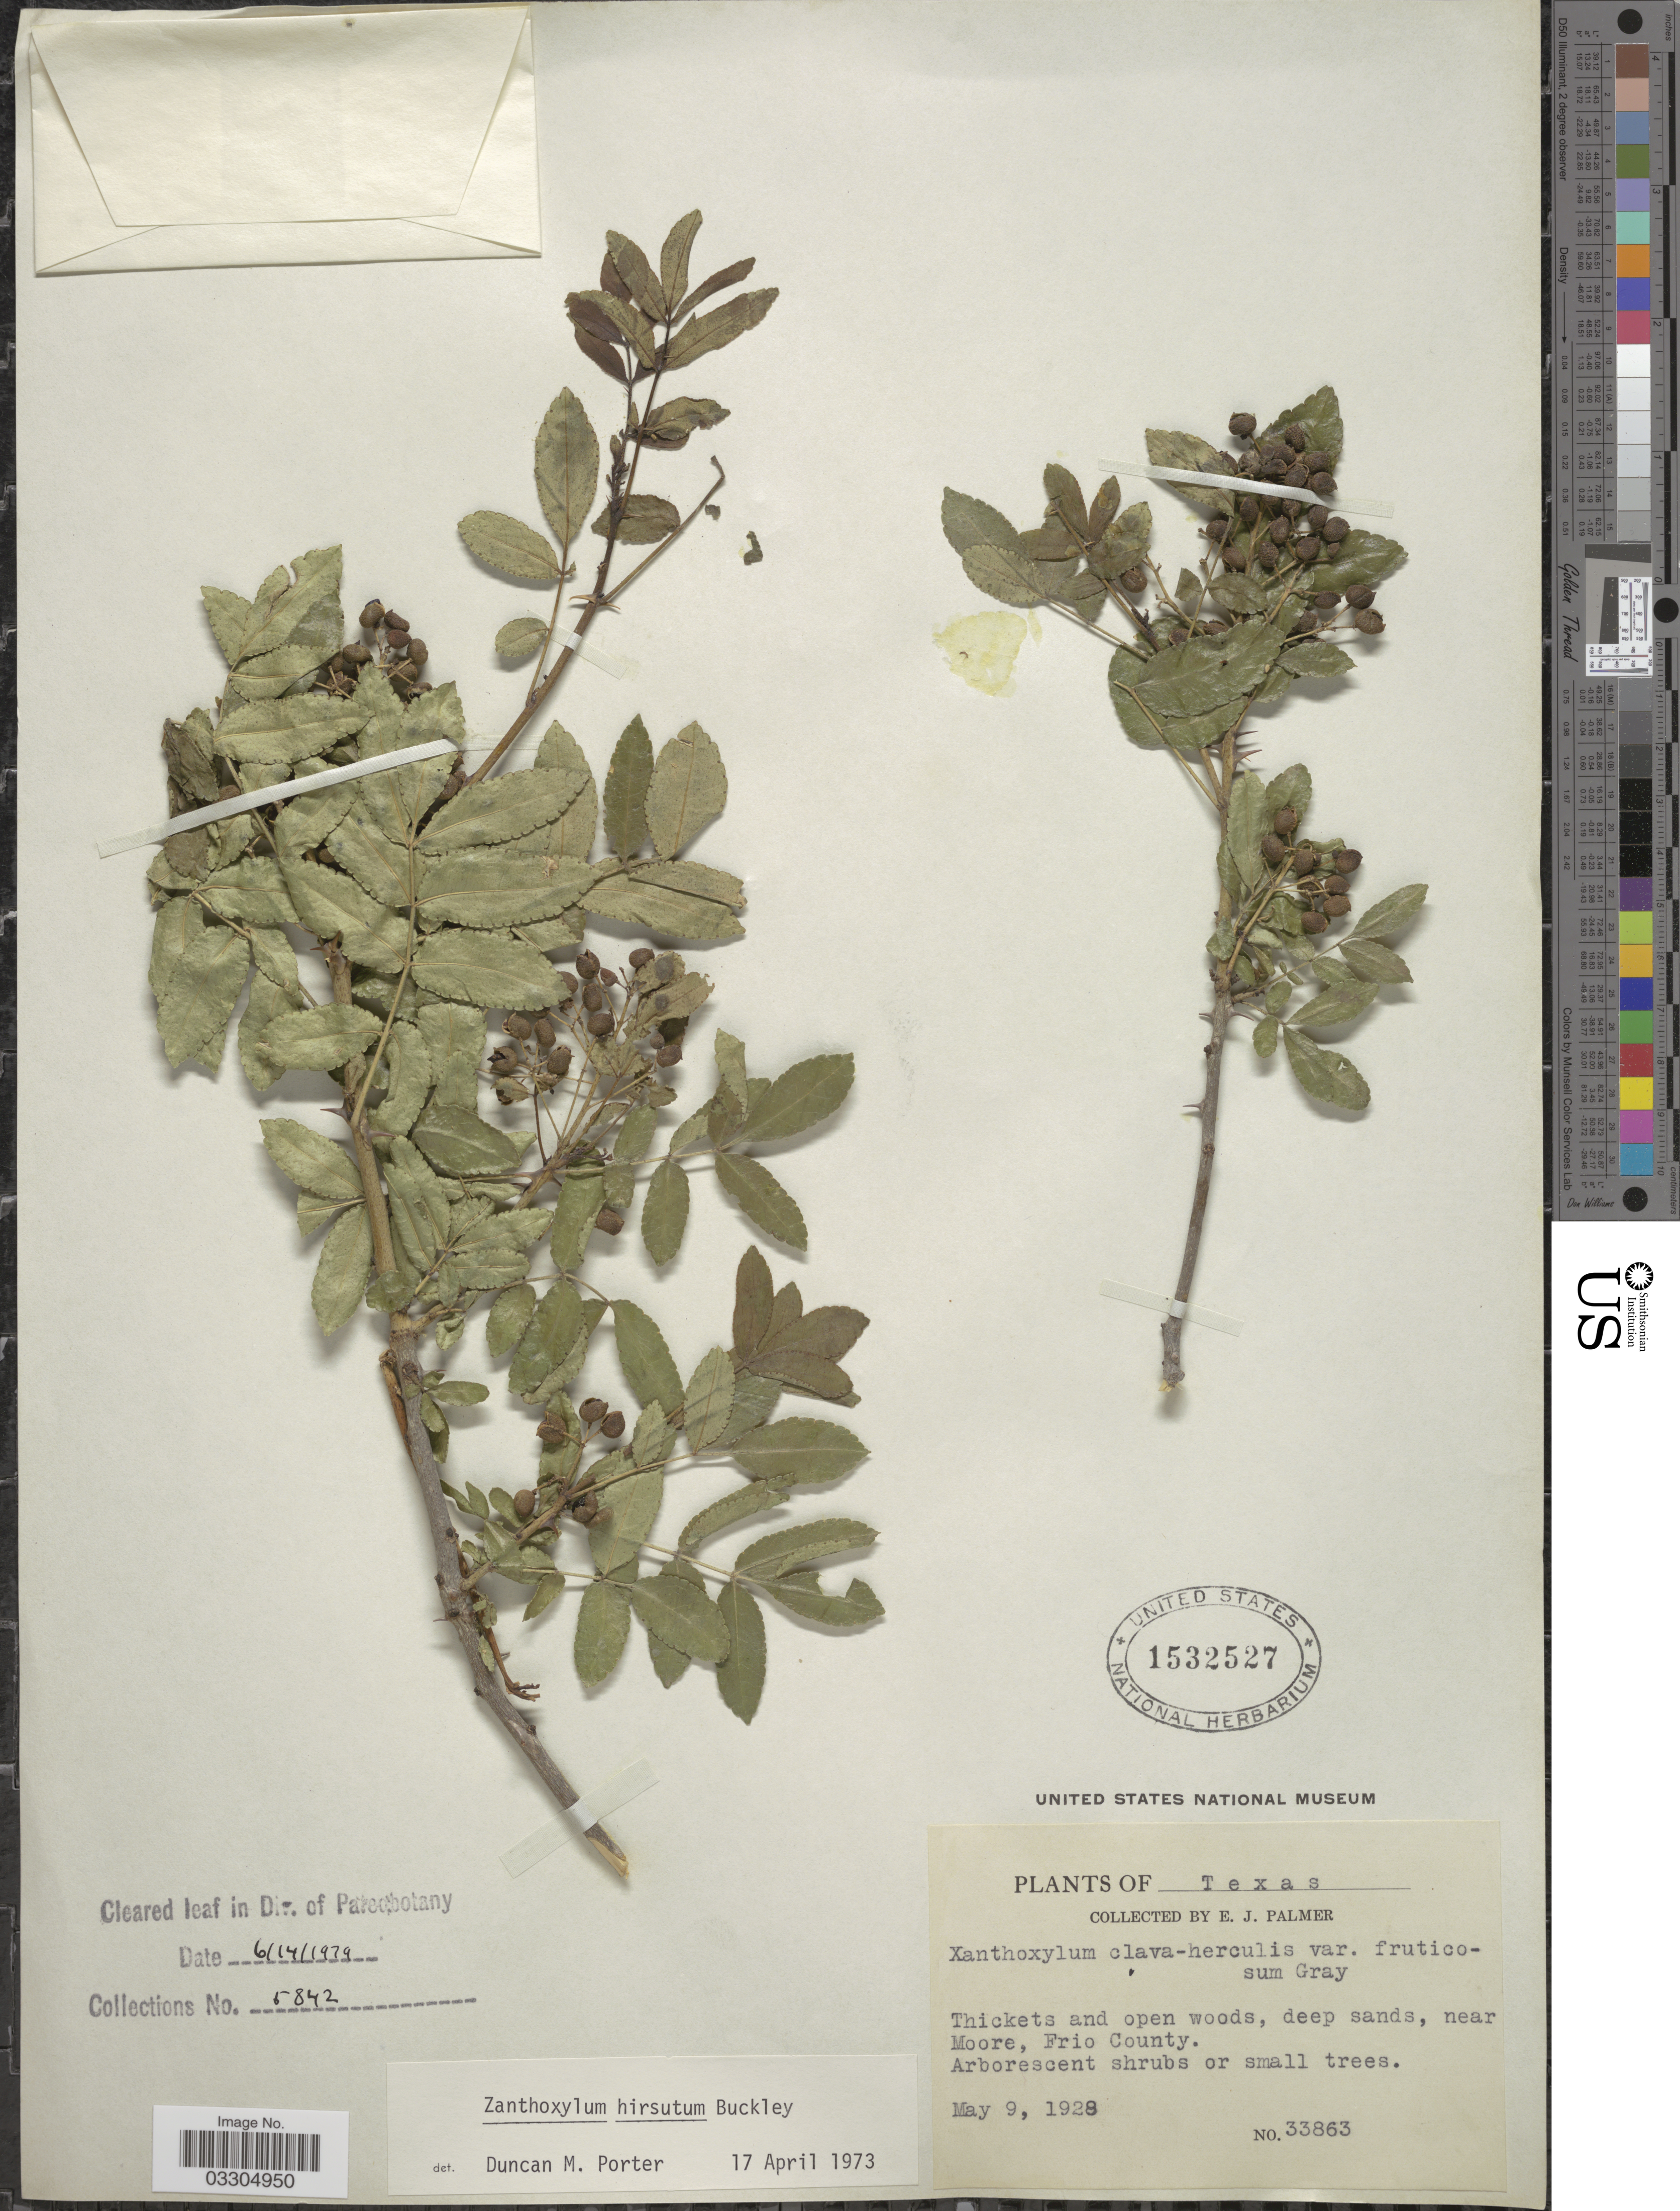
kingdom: Plantae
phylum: Tracheophyta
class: Magnoliopsida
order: Sapindales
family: Rutaceae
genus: Zanthoxylum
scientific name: Zanthoxylum hirsutum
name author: Buckley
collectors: E. J. Palmer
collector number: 33863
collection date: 1928-05-09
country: United States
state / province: Texas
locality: Near Moore, Frio County.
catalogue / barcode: US 1532527